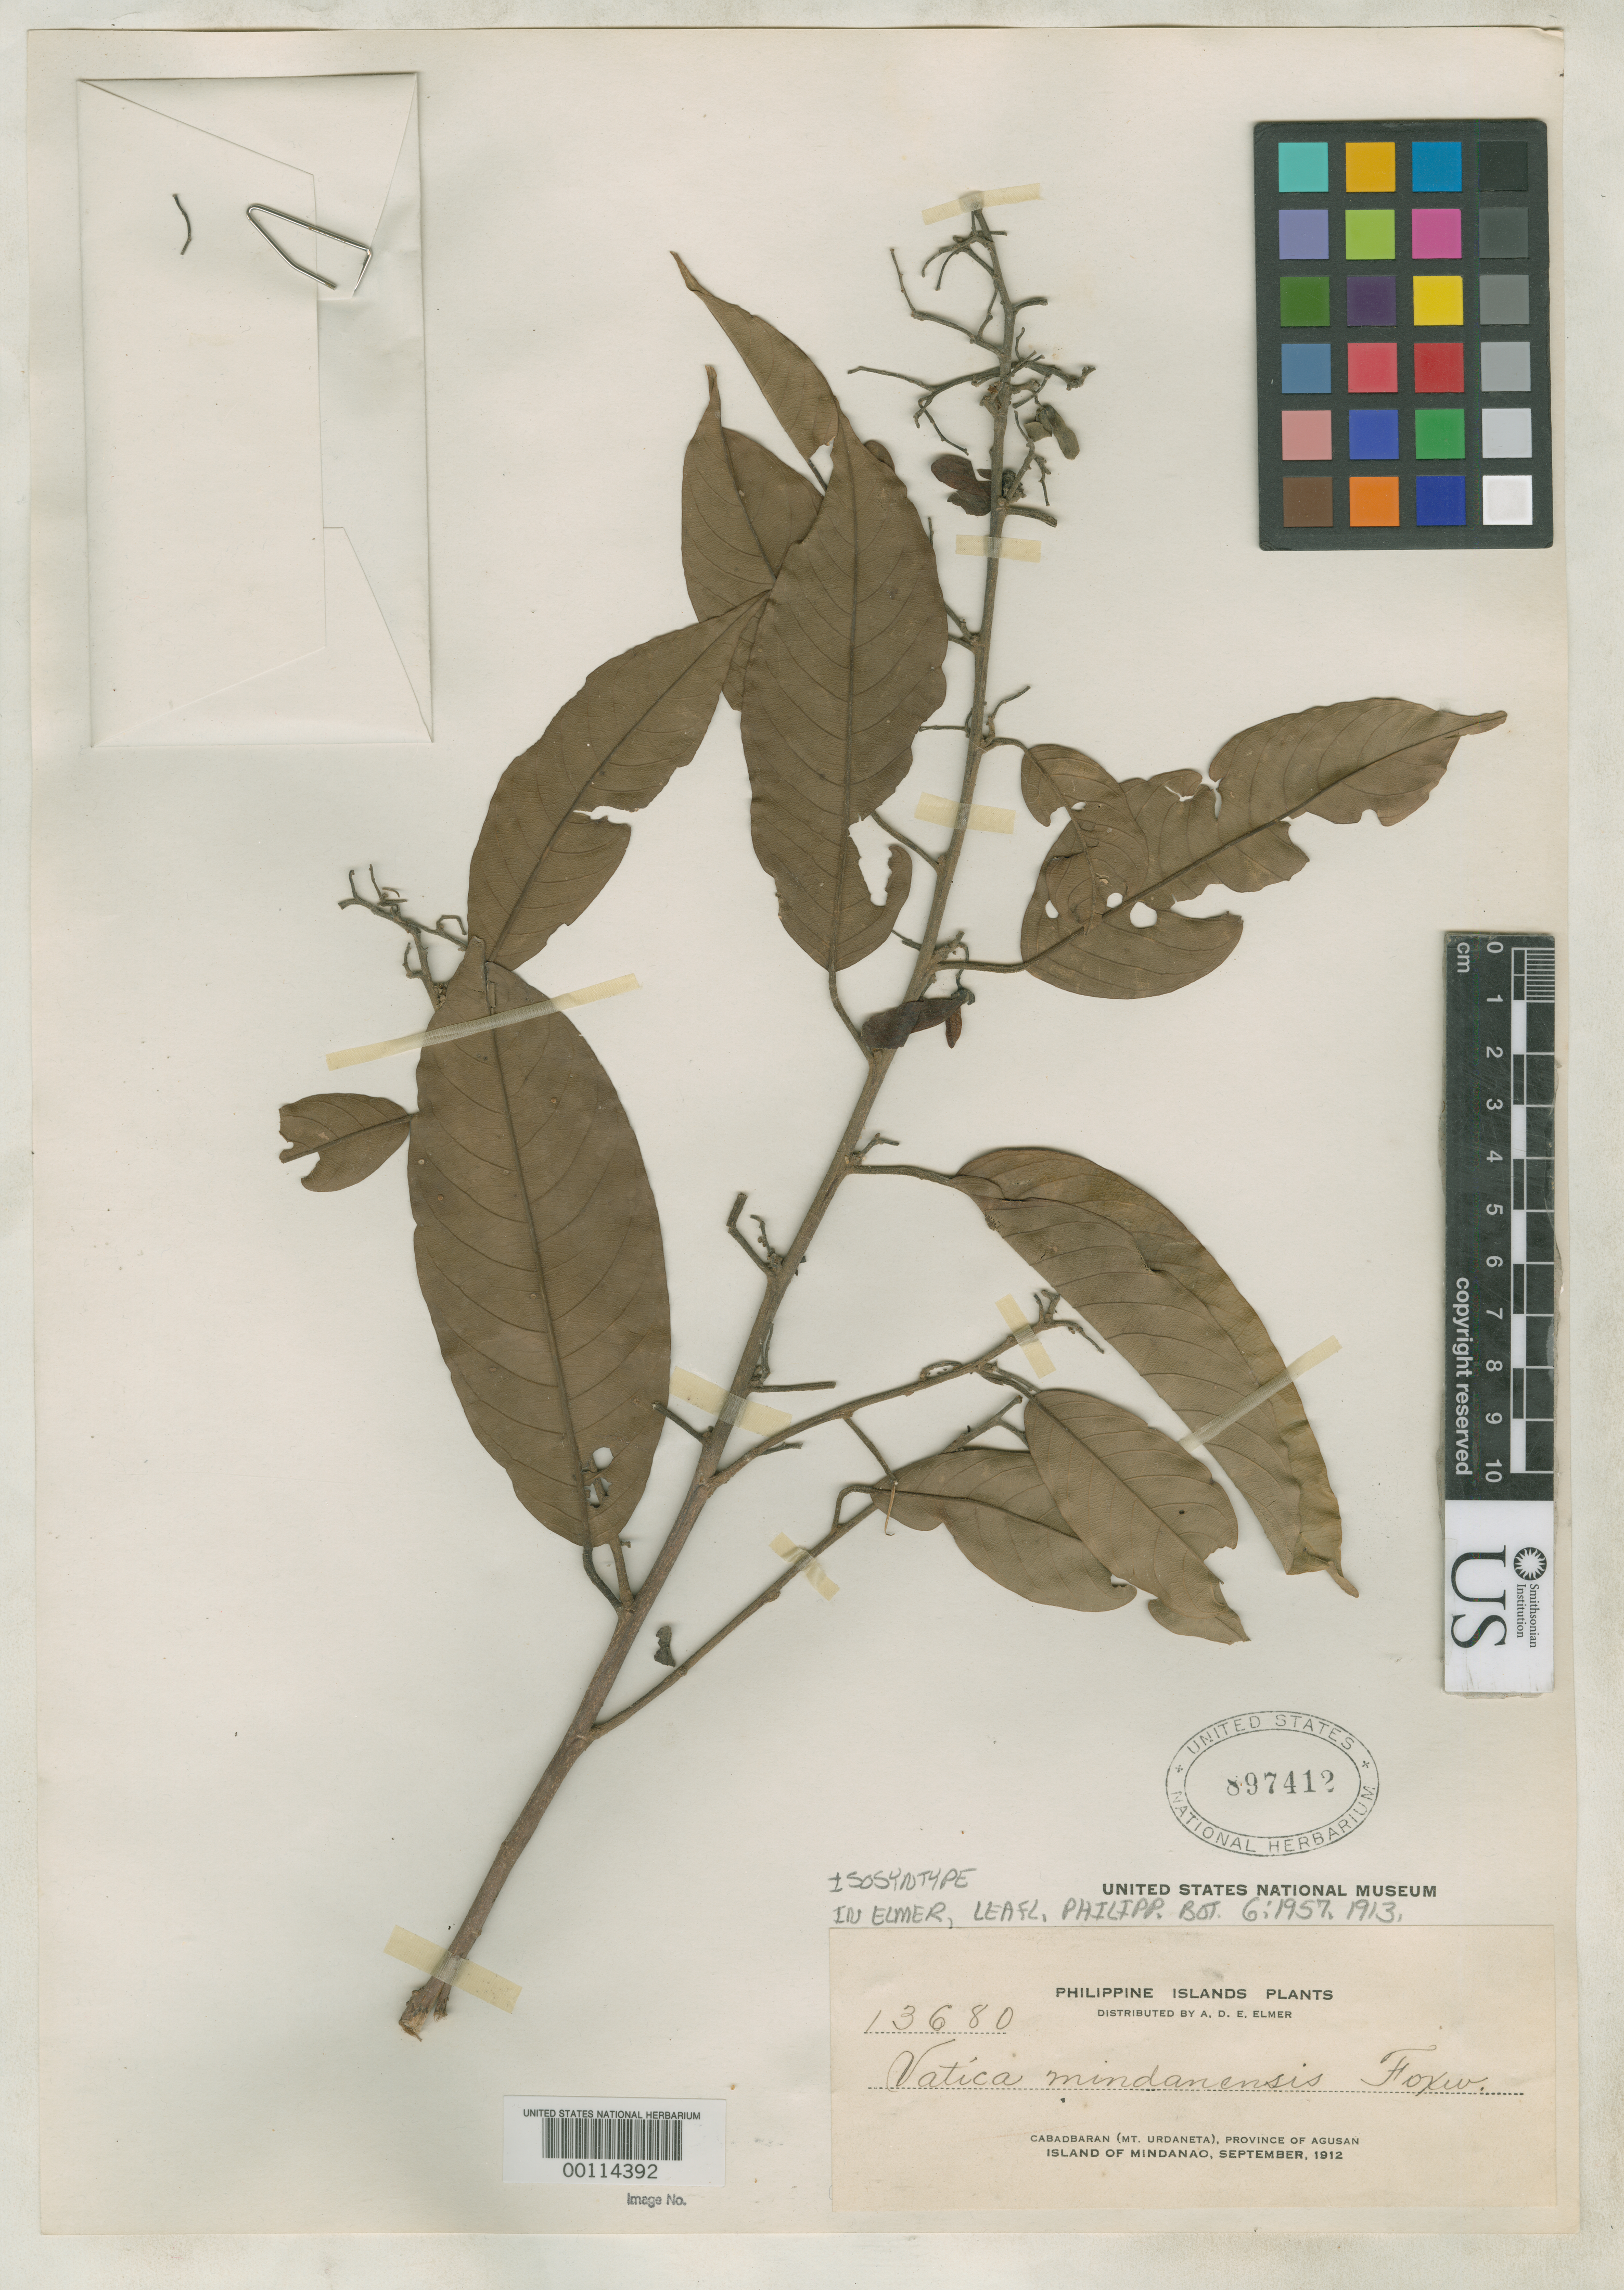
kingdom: Plantae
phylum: Tracheophyta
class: Magnoliopsida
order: Malvales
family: Dipterocarpaceae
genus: Vatica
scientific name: Vatica mindanensis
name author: Foxw. in Elmer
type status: Isosyntype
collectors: A. D. E. Elmer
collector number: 13680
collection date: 1912-07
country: Philippines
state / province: Caraga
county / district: Agusan del Norte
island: Mindanao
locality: Cabadbaran (Mt. Urdaneta), province of Agusan, Island of Mindanao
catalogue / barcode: US 897412